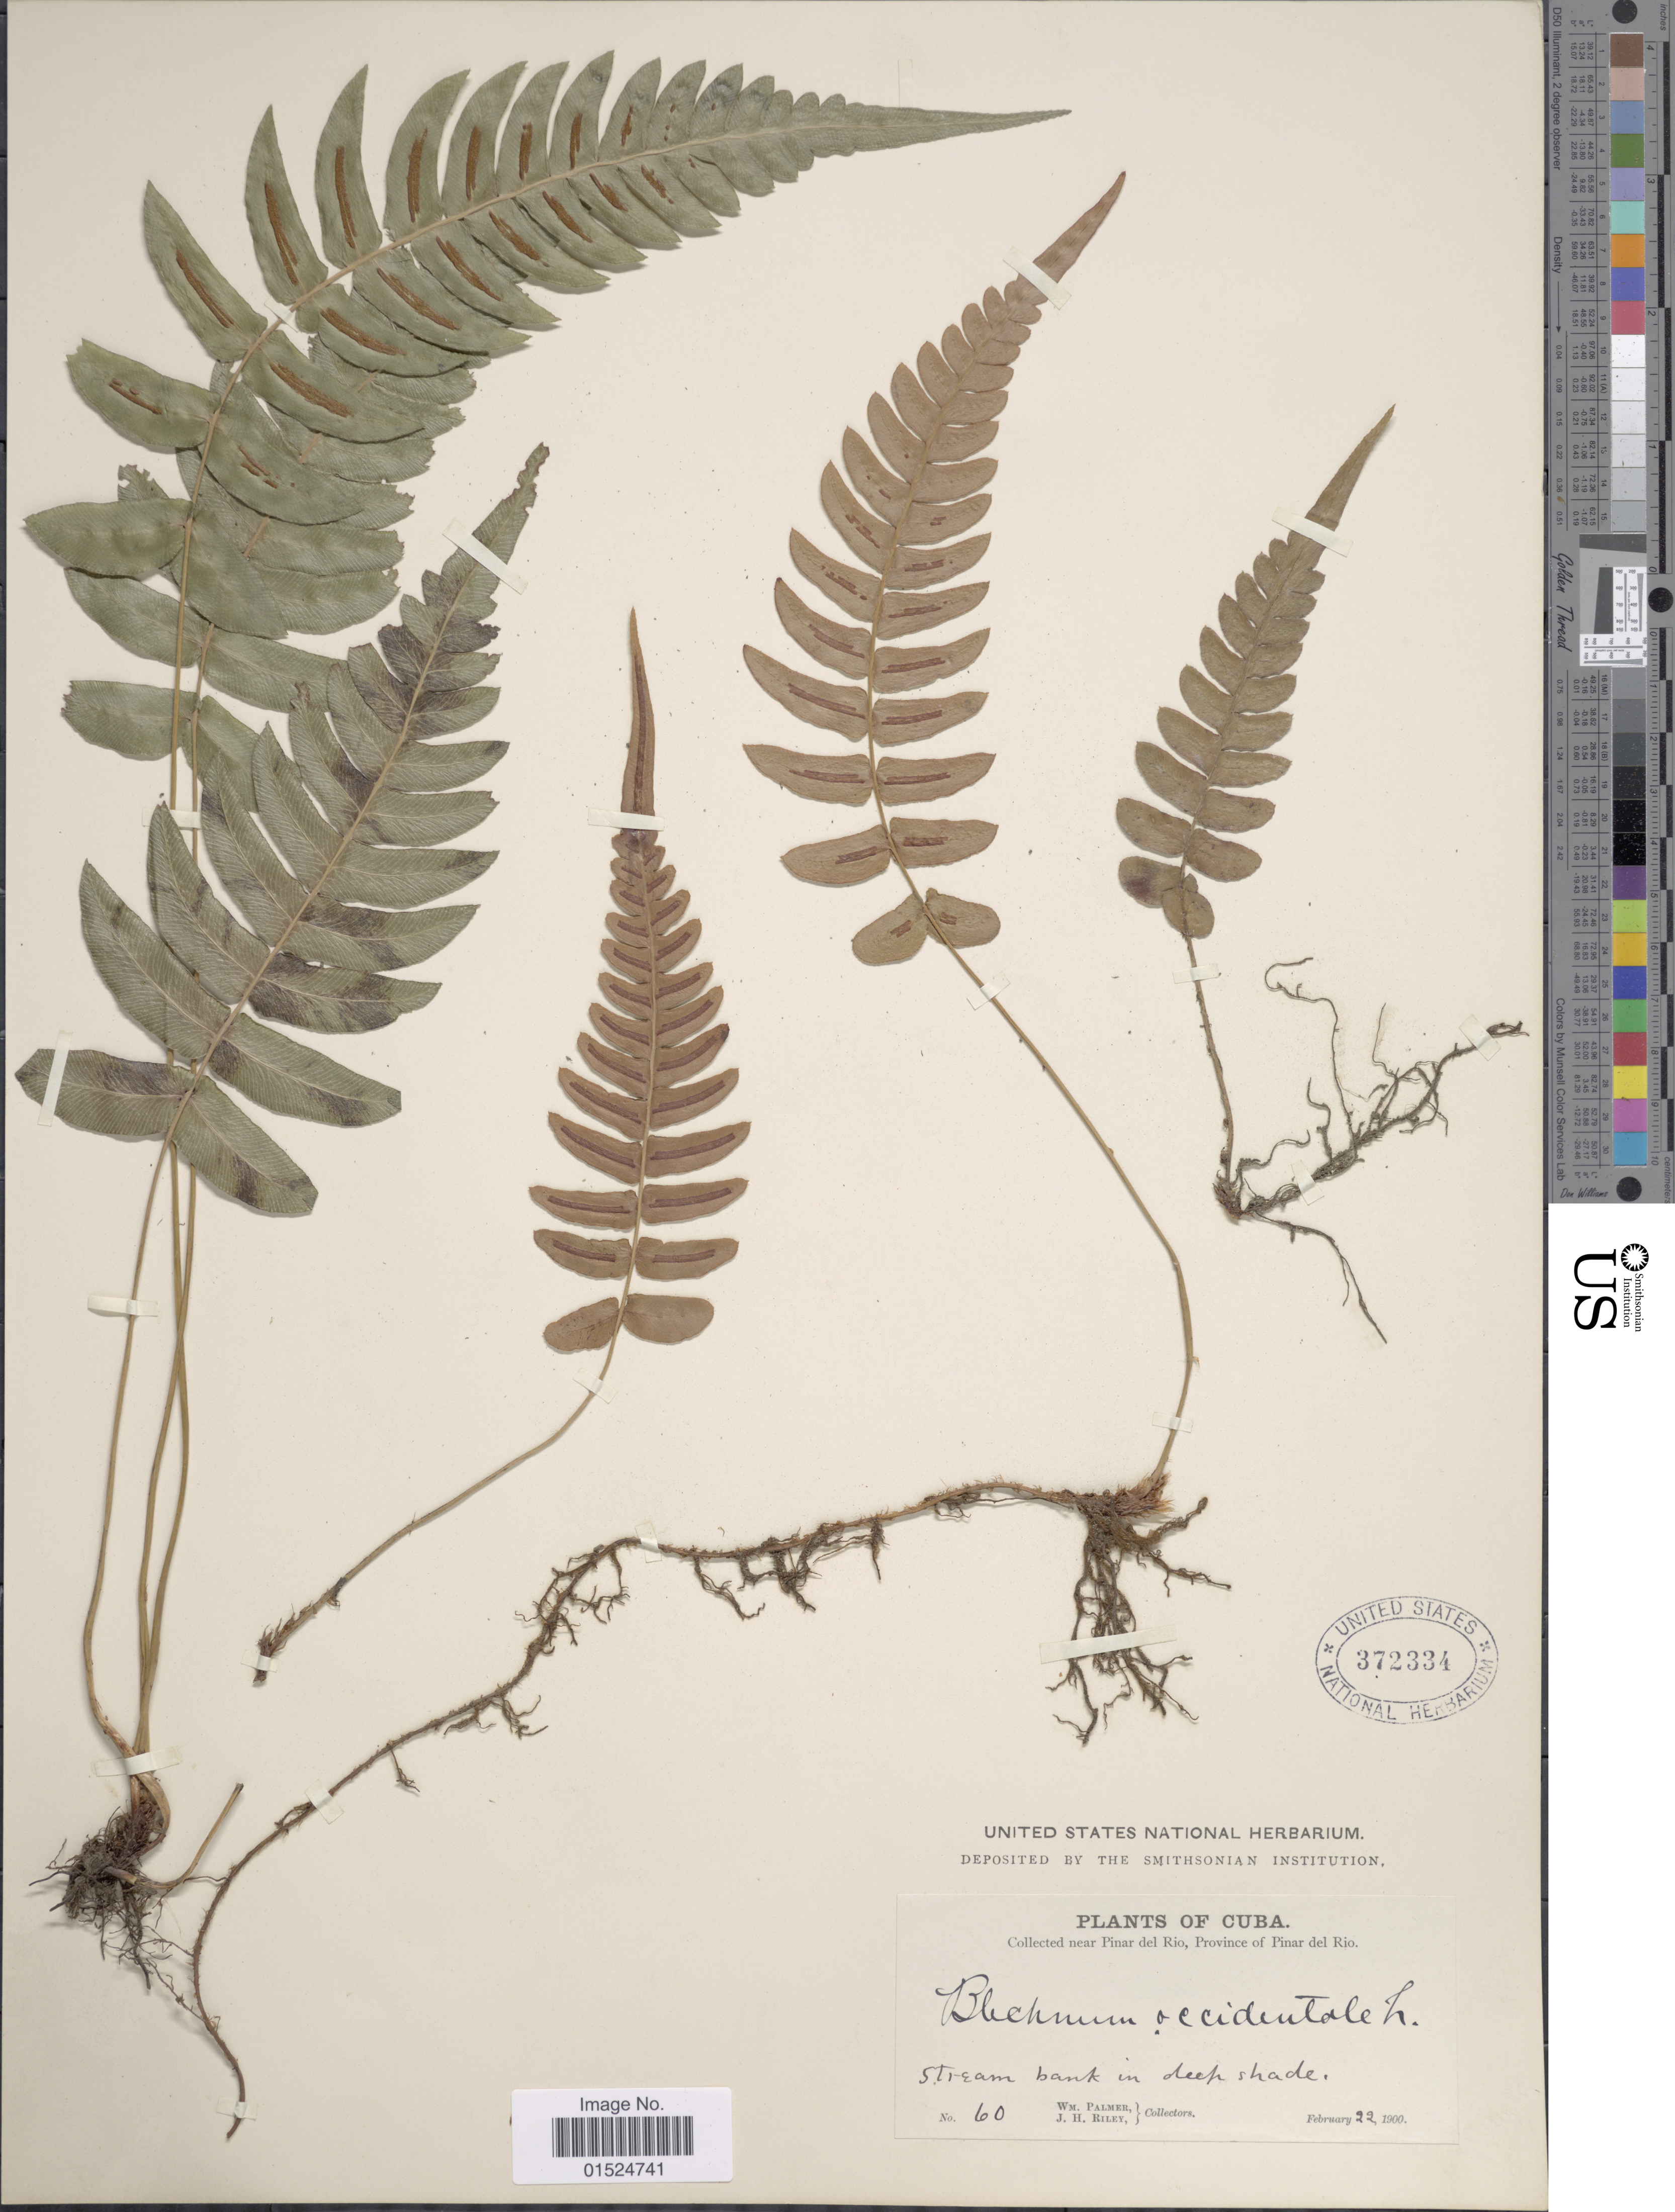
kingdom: Plantae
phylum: Tracheophyta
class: Polypodiopsida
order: Polypodiales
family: Blechnaceae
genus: Blechnum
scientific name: Blechnum occidentale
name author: L.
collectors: W. Palmer & J. H. Riley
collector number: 60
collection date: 1900-02-22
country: Cuba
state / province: Pinar del Río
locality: Stream bank in deep shade, Province of Pinar del Rio.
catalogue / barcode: US 372334